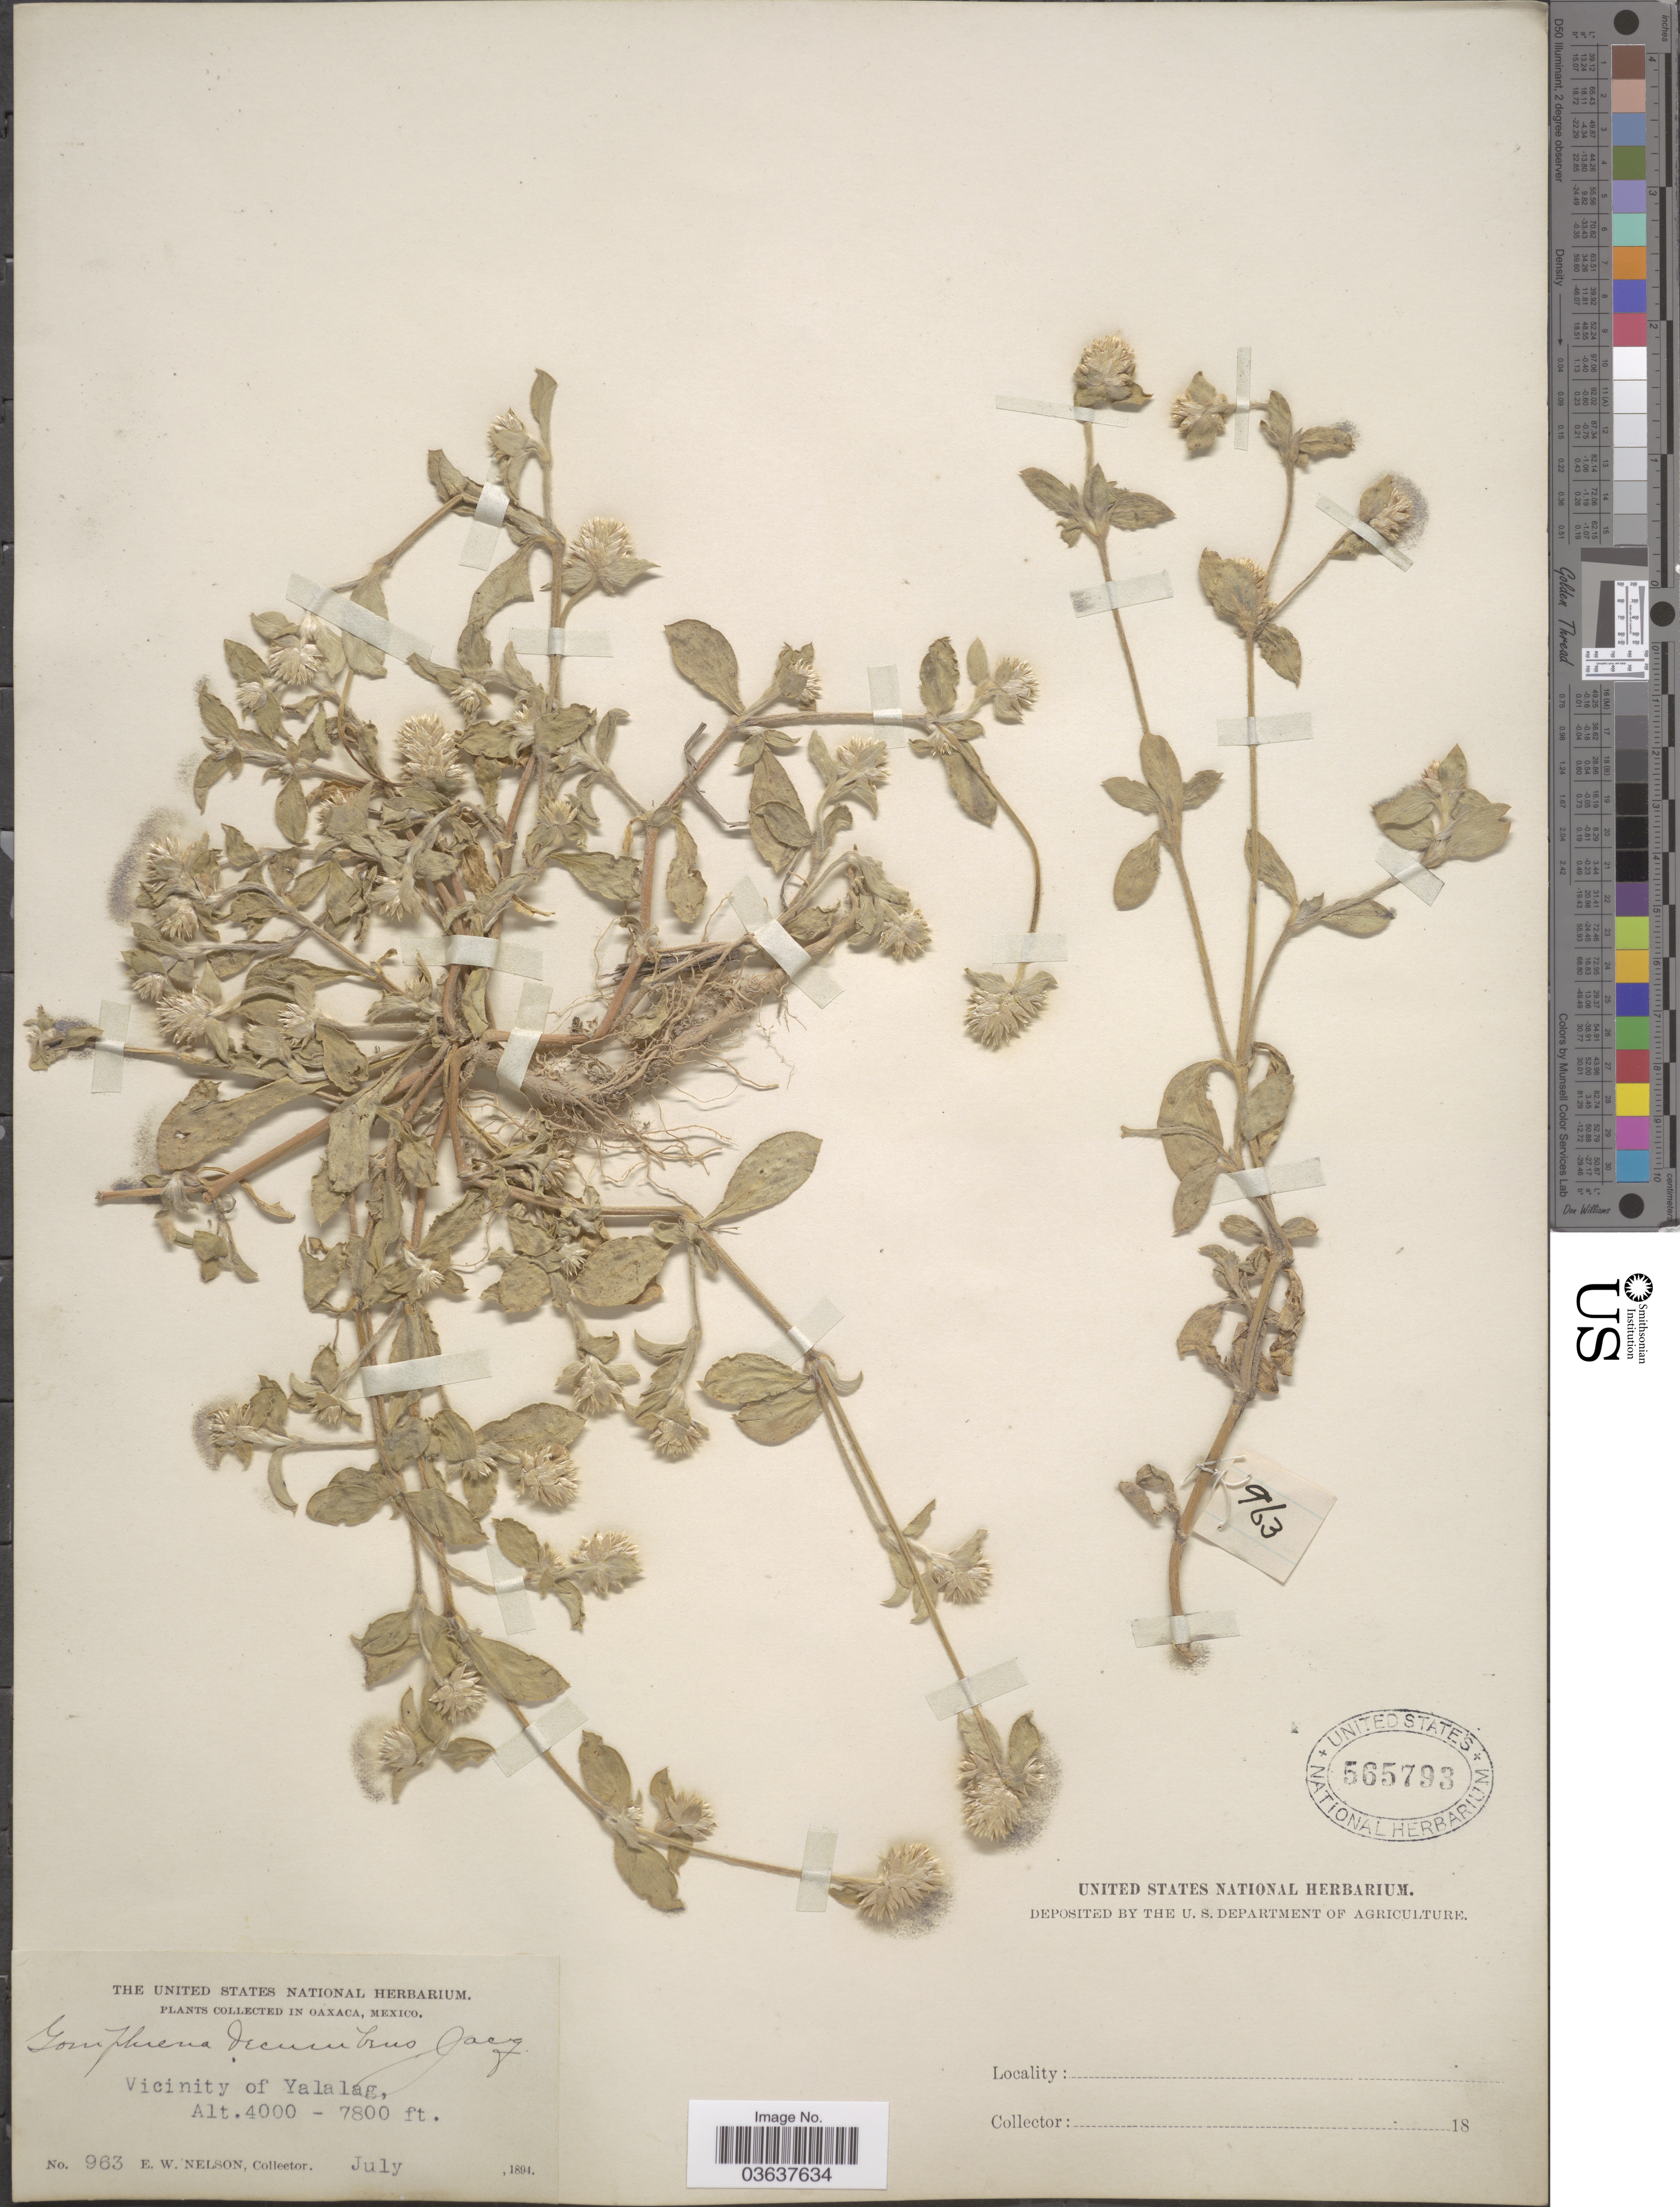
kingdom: Plantae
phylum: Tracheophyta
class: Magnoliopsida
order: Caryophyllales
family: Amaranthaceae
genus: Gomphrena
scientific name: Gomphrena decumbens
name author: Jacq.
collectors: E. W. Nelson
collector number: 963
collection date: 1894-07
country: Mexico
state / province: Oaxaca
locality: Vicinity of Yalalag.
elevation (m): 1219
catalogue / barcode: US 565793